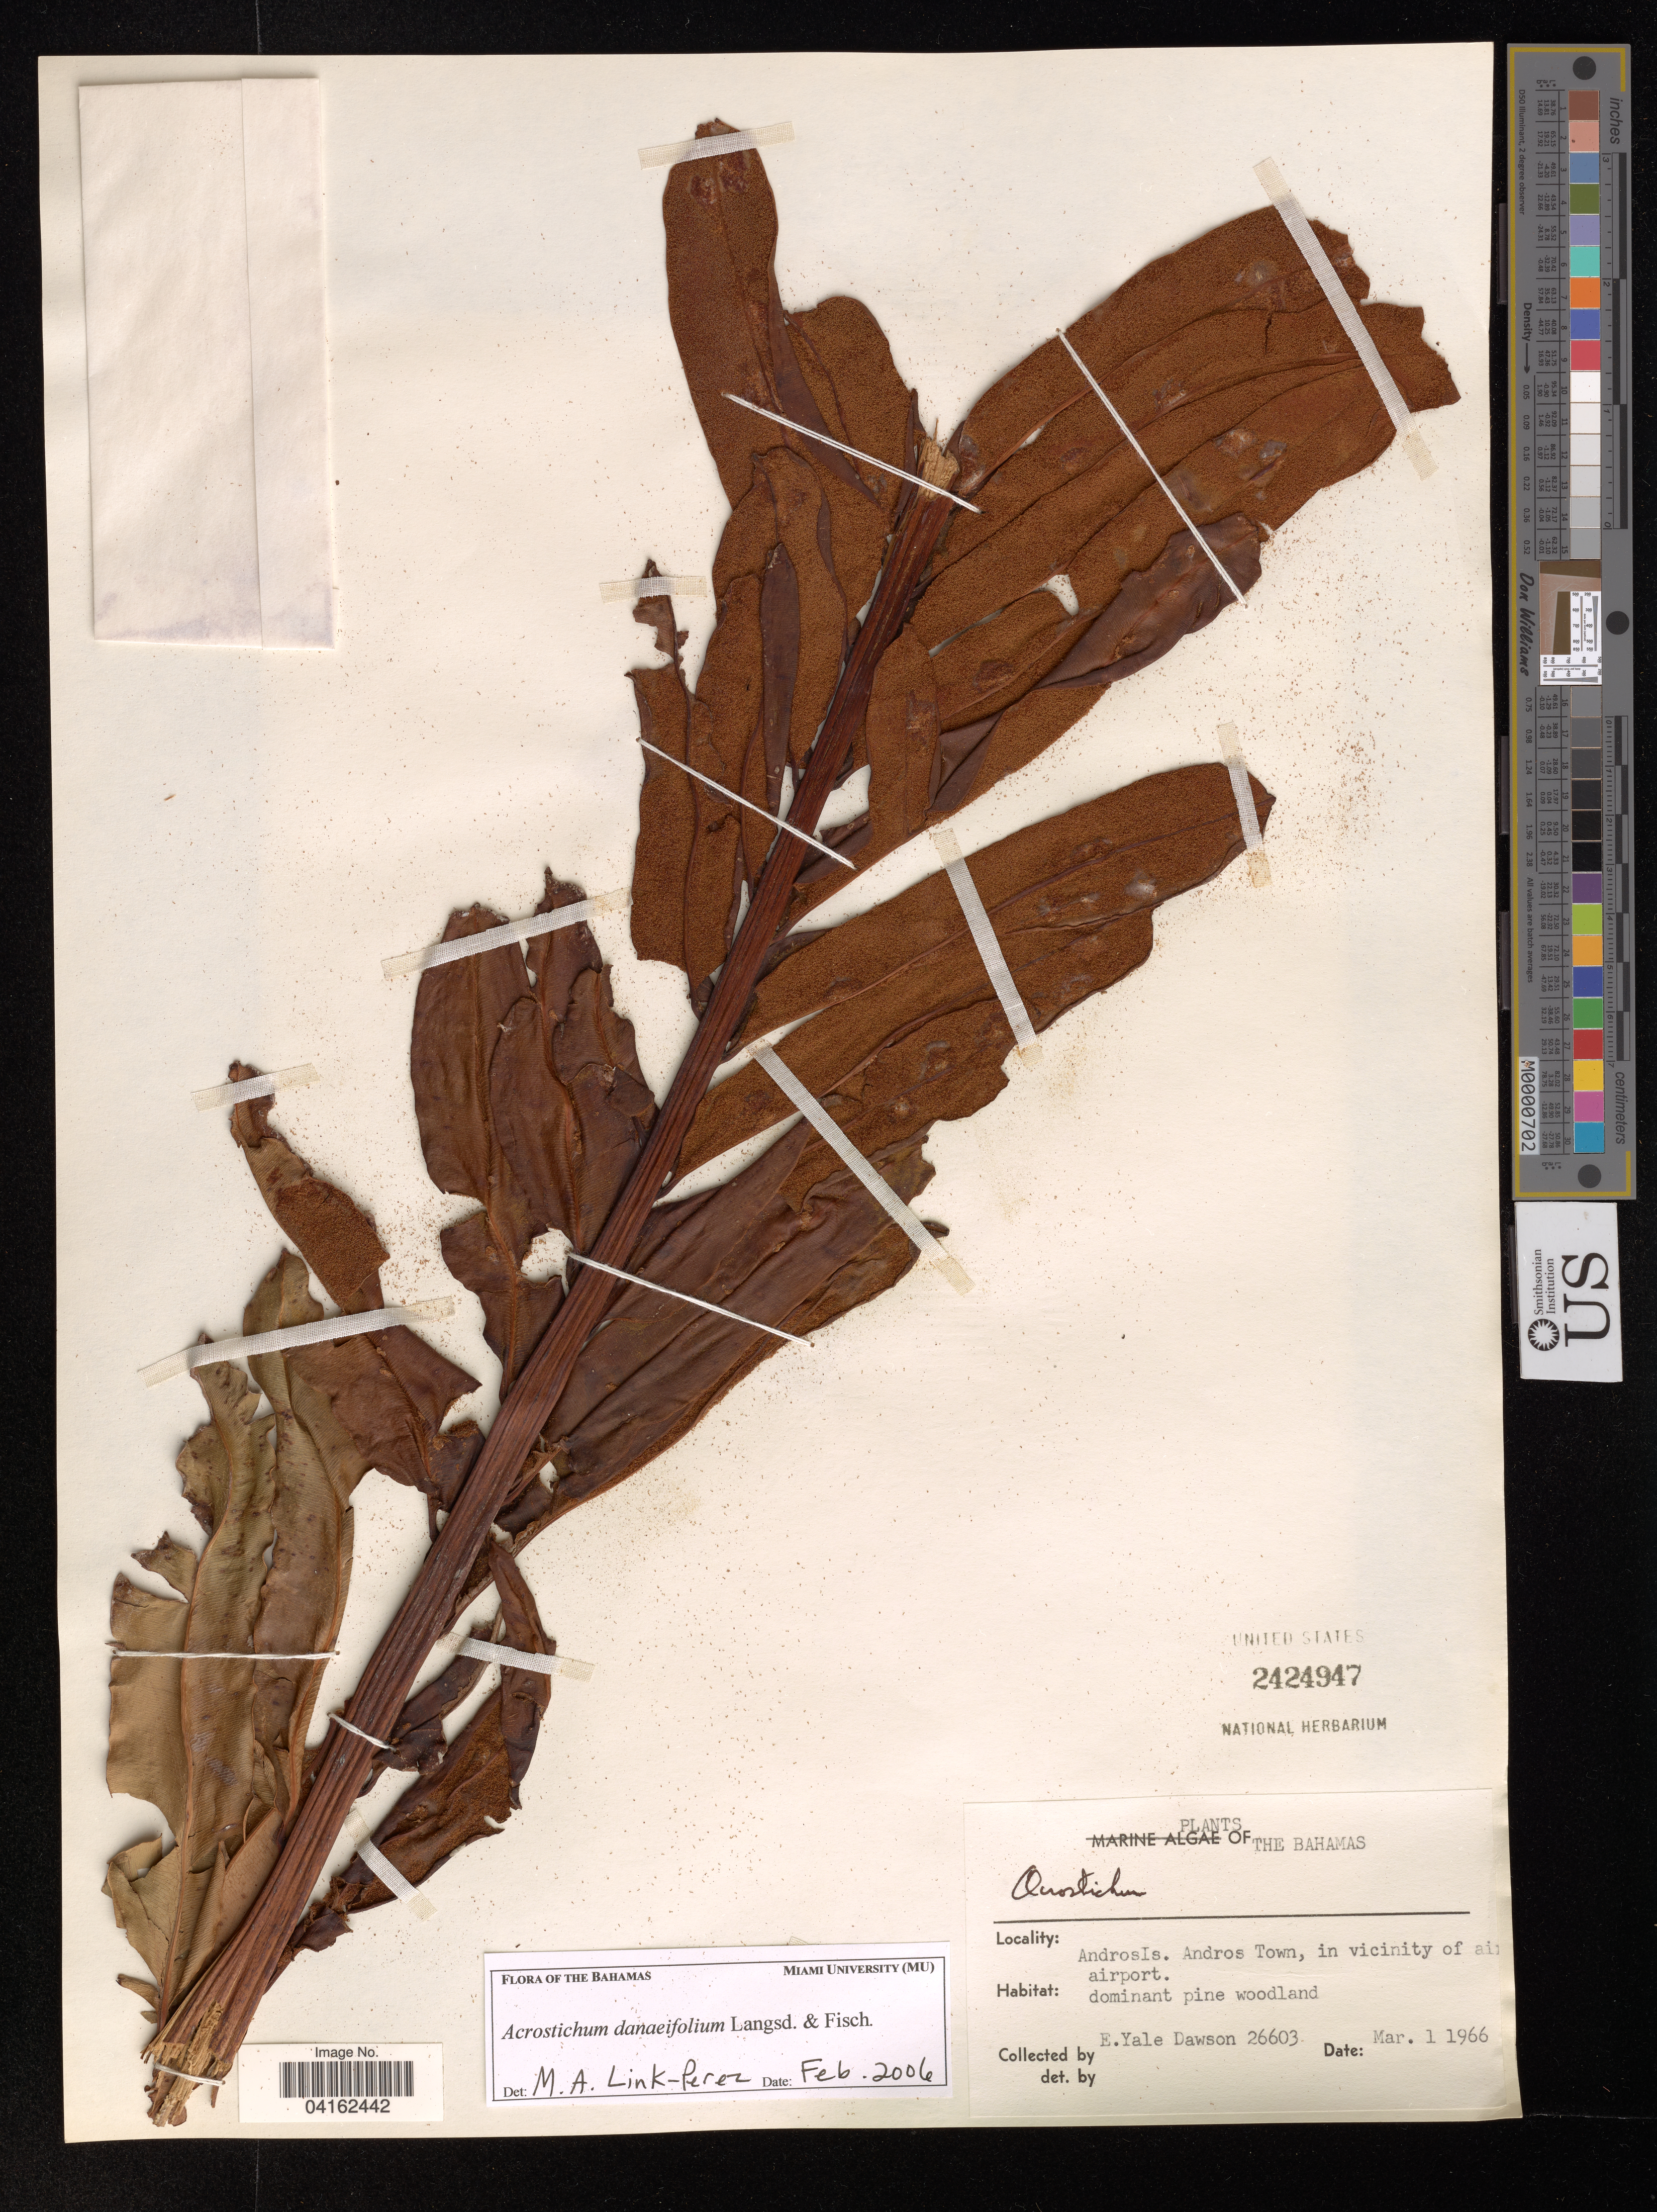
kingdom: Plantae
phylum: Tracheophyta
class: Polypodiopsida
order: Polypodiales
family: Pteridaceae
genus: Acrostichum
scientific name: Acrostichum danaeifolium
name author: Langsd. & Fisch.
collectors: E. Y. Dawson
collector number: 26603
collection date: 1966-03-01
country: Bahamas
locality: AndrosIs. Andros Town, in vicinity of airport.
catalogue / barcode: US 2424947